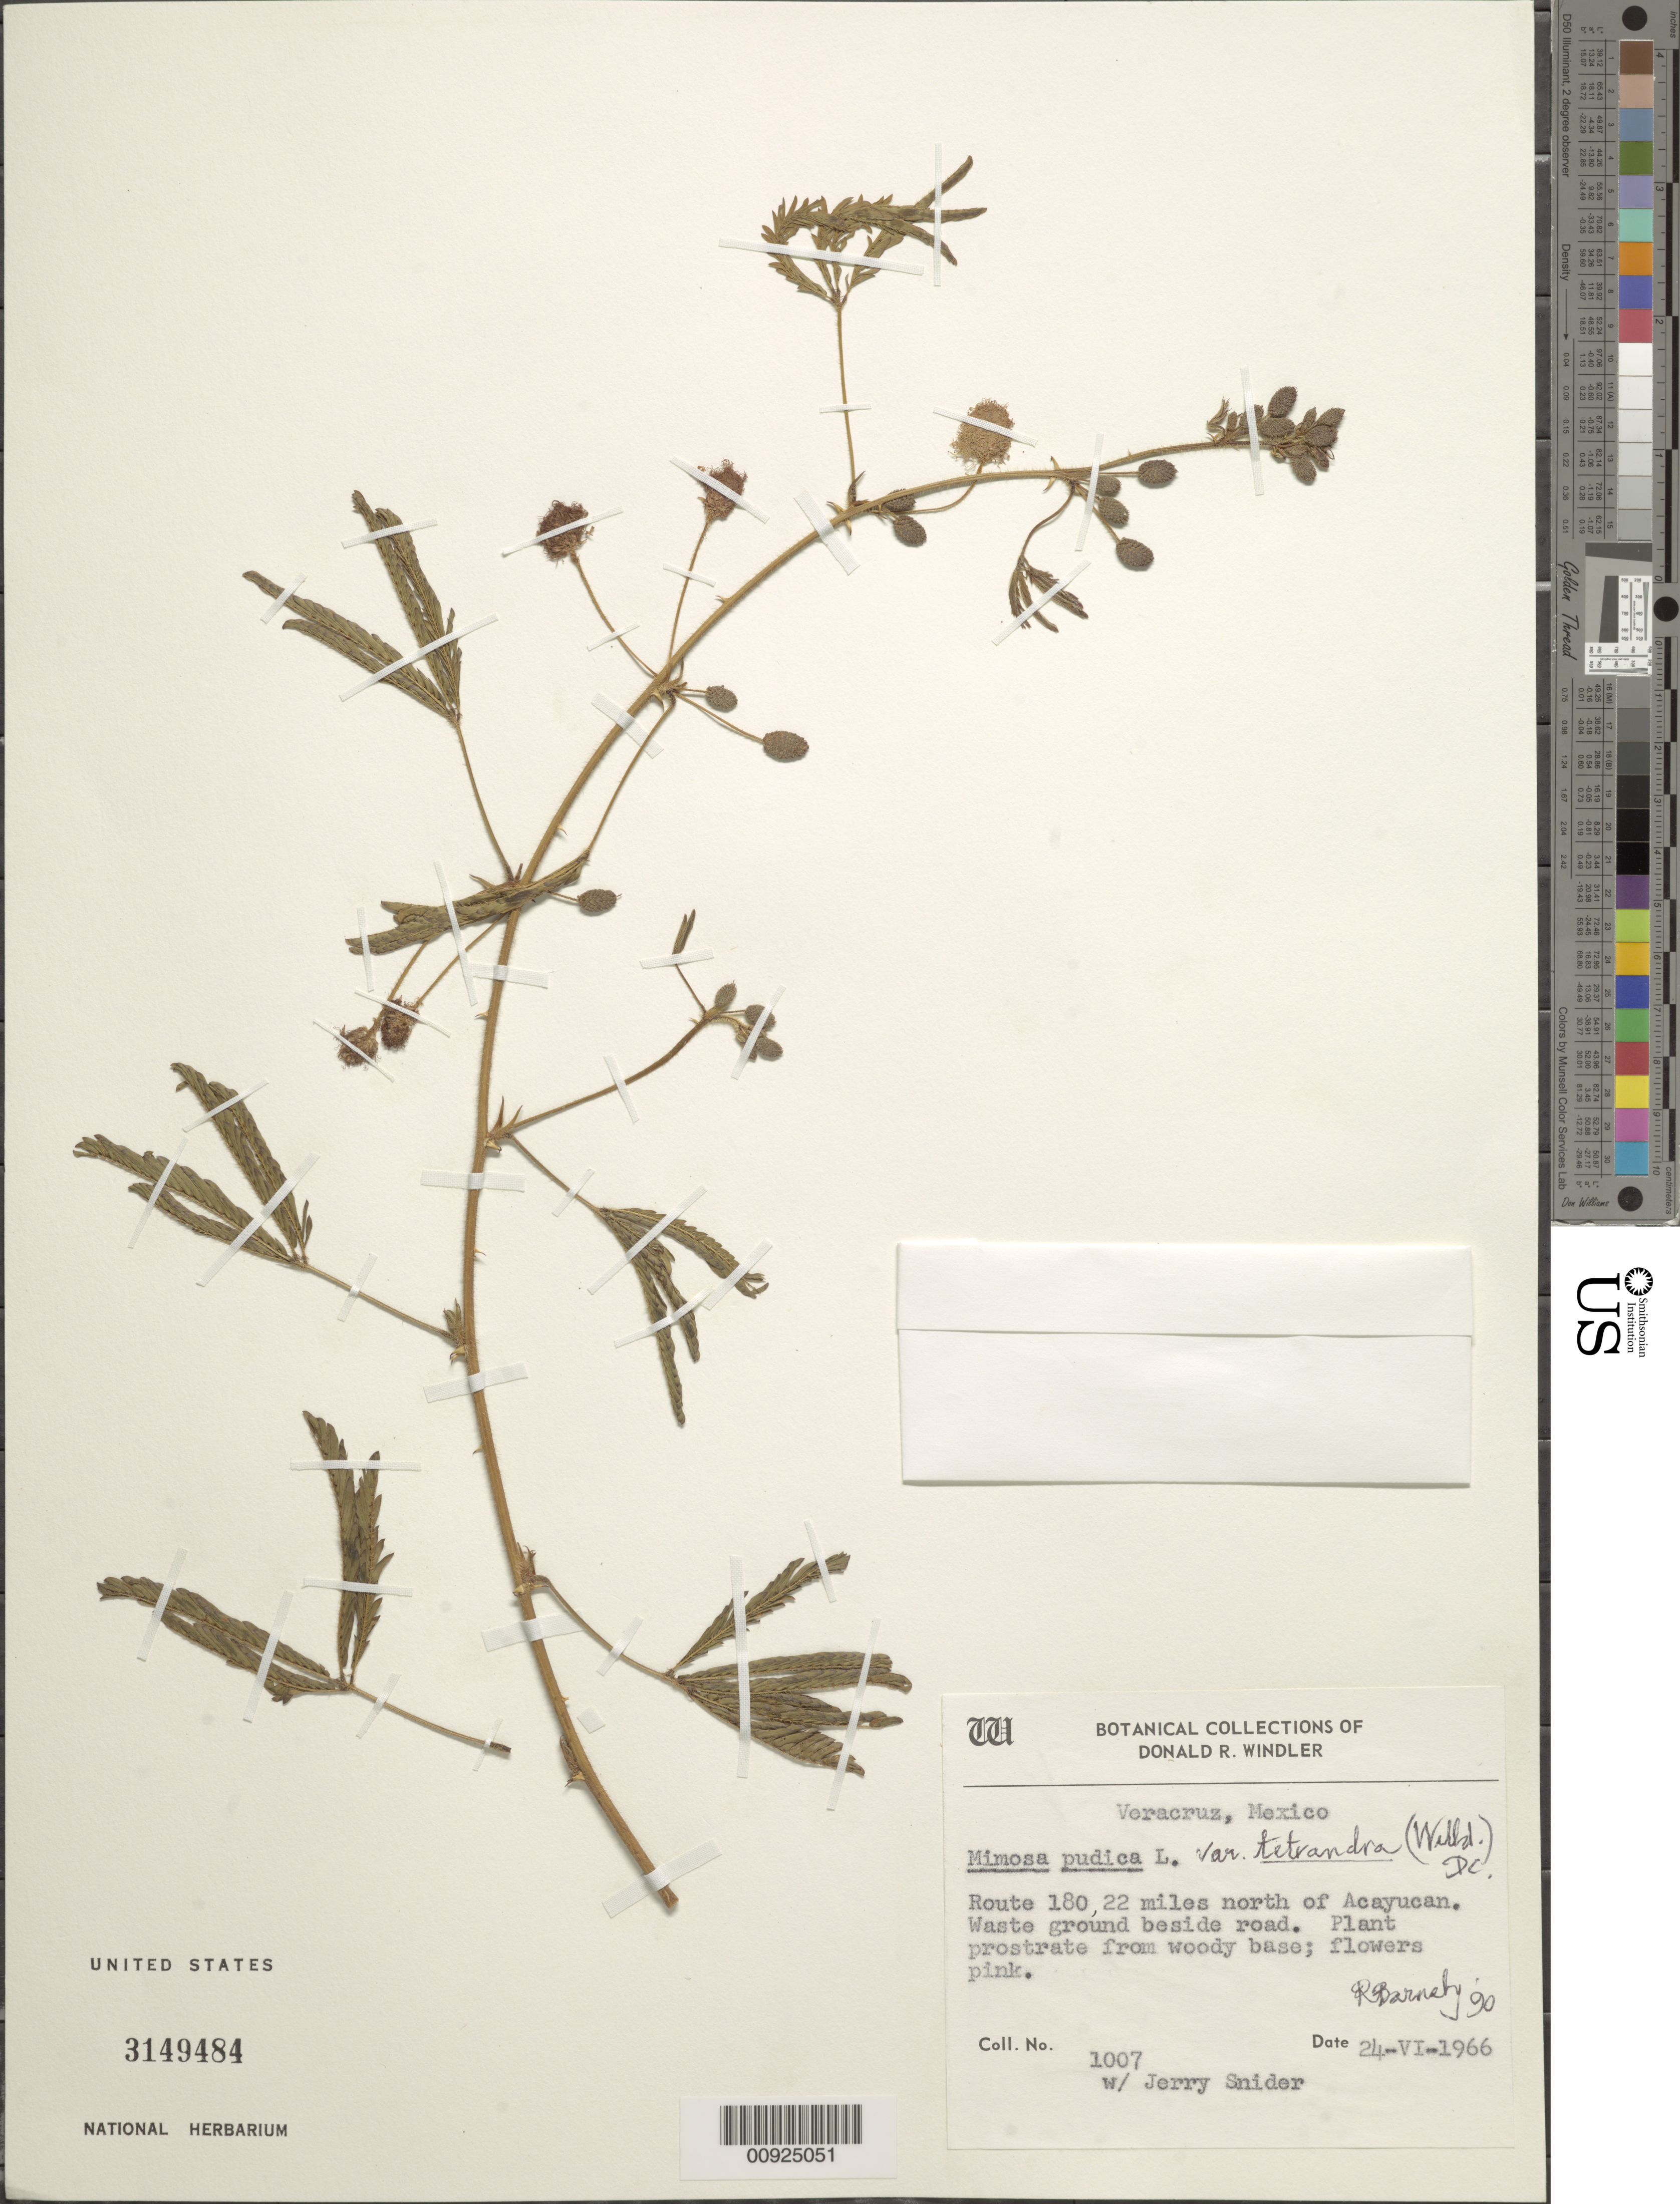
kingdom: Plantae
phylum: Tracheophyta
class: Magnoliopsida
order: Fabales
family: Fabaceae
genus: Mimosa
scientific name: Mimosa pudica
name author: L.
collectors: D. R. Windler & J. Snider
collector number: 1007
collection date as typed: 24 Jun 1966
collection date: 1966-06-24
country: Mexico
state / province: Veracruz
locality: Route 180, 22 miles north of Acayucan.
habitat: Waste ground beside road.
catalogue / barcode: US 3149484